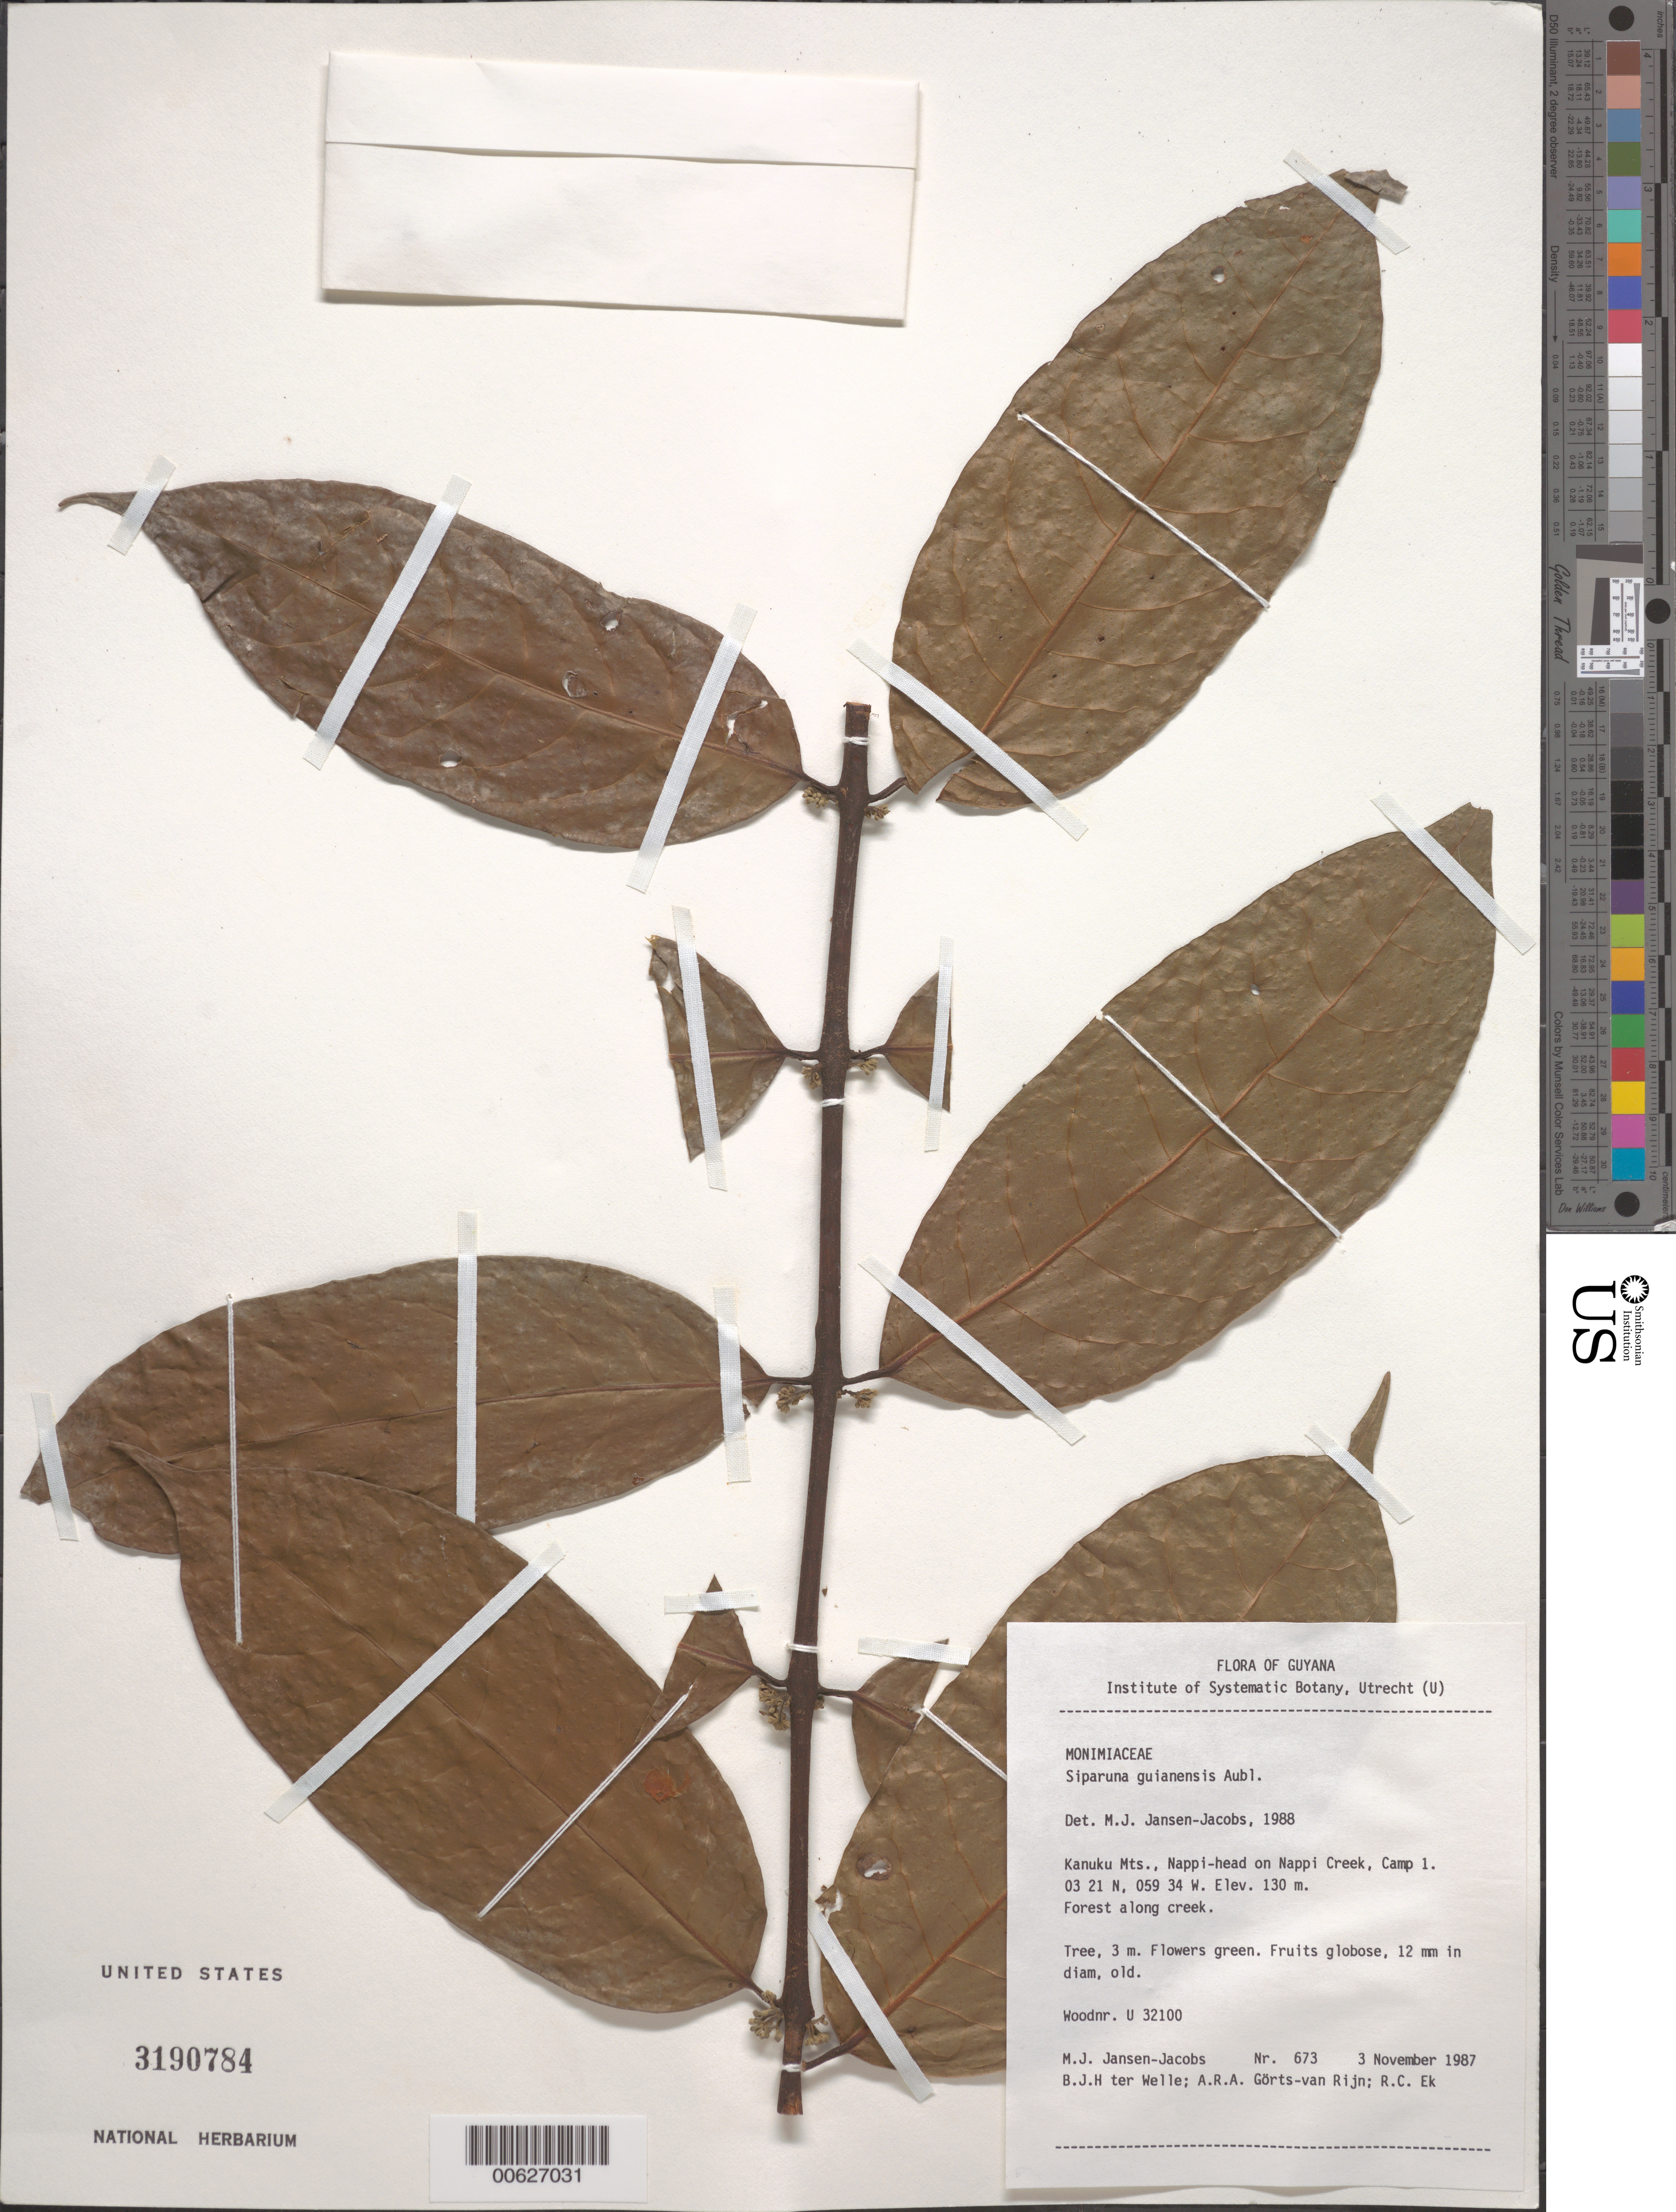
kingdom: Plantae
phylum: Tracheophyta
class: Magnoliopsida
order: Laurales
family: Siparunaceae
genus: Siparuna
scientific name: Siparuna guianensis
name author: Aubl.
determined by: Jansen-Jacobs, M. J., (U), Nationaal Herbarium Nederland, Utrecht University branch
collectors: M. J. Jansen-Jacobs, B. Welle, A. .R. A. Görts-van Rijn & R. C. Ek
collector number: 673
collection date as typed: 3-Nov-87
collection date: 1987-11-03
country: Guyana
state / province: U. Takutu-U. Essequibo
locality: Kanuku Mts., Nappi-head on Nappi Creek, camp 1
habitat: Forest along creek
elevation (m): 130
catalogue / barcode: US 3190784